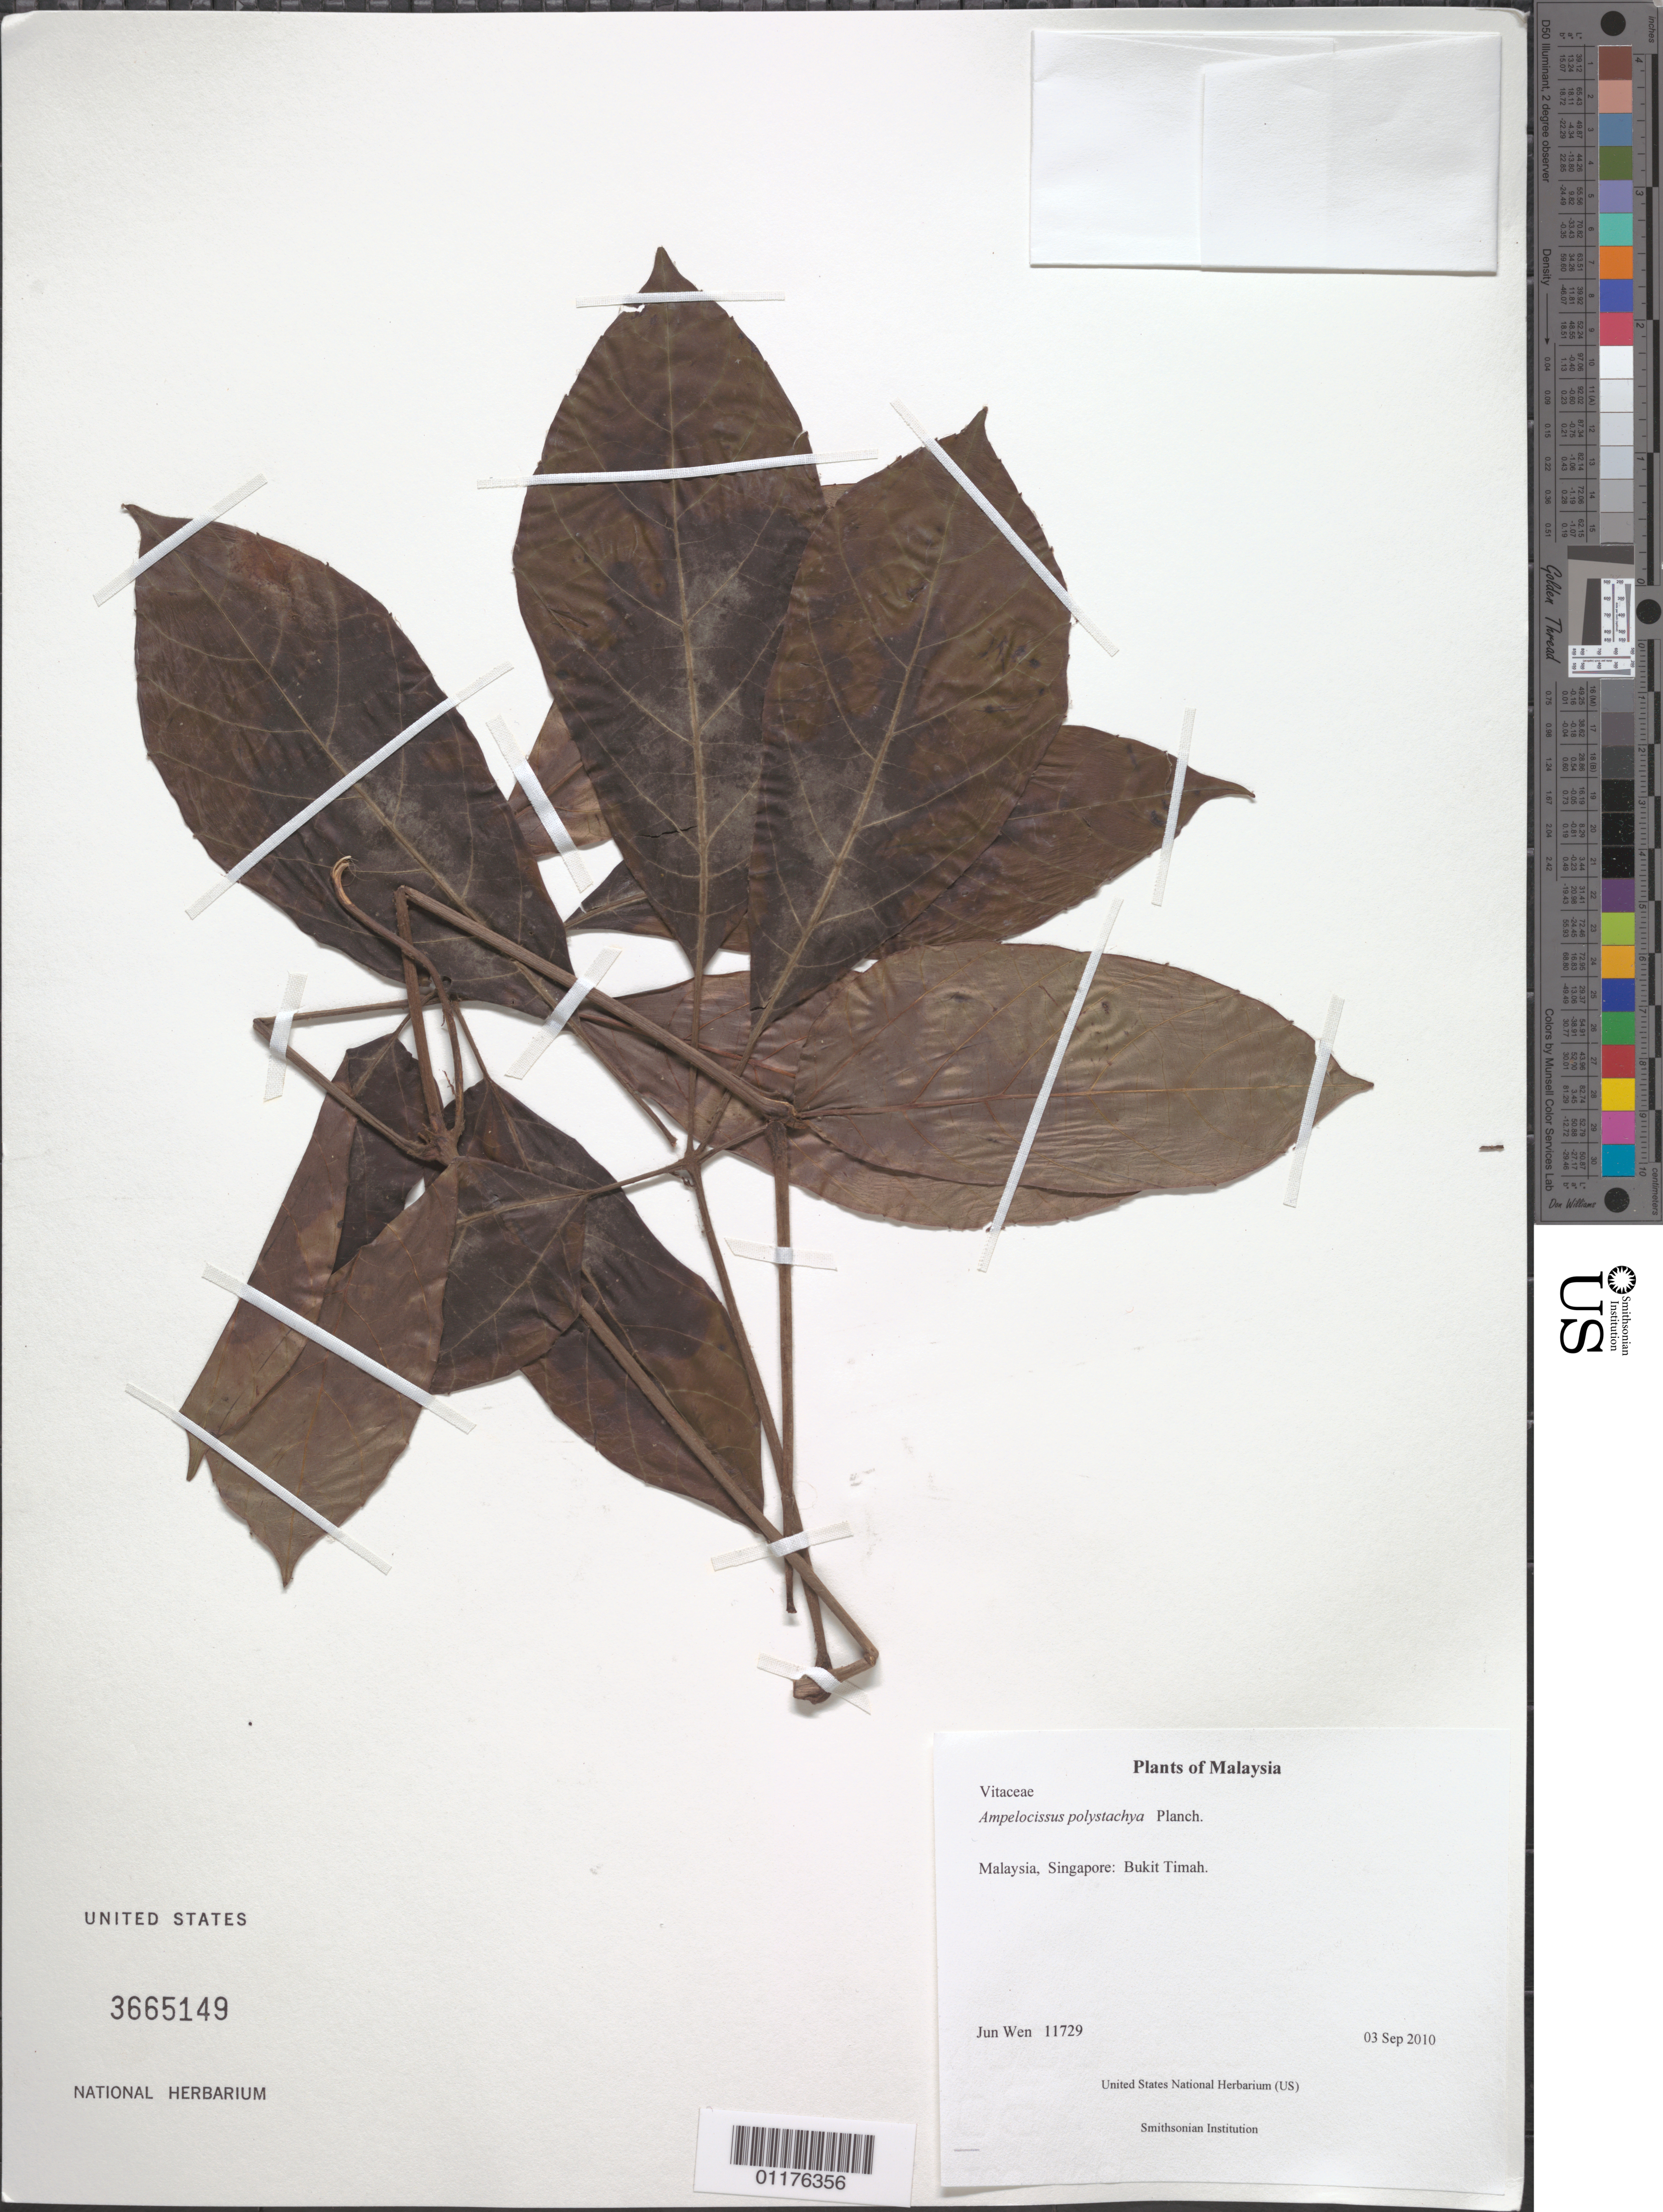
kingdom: Plantae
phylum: Tracheophyta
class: Magnoliopsida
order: Vitales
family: Vitaceae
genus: Ampelocissus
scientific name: Ampelocissus polystachya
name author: Planch.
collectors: J. Wen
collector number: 11729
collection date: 2010-09-03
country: Malaysia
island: Borneo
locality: Singapore: Bukit Timah.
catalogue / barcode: US 3665149